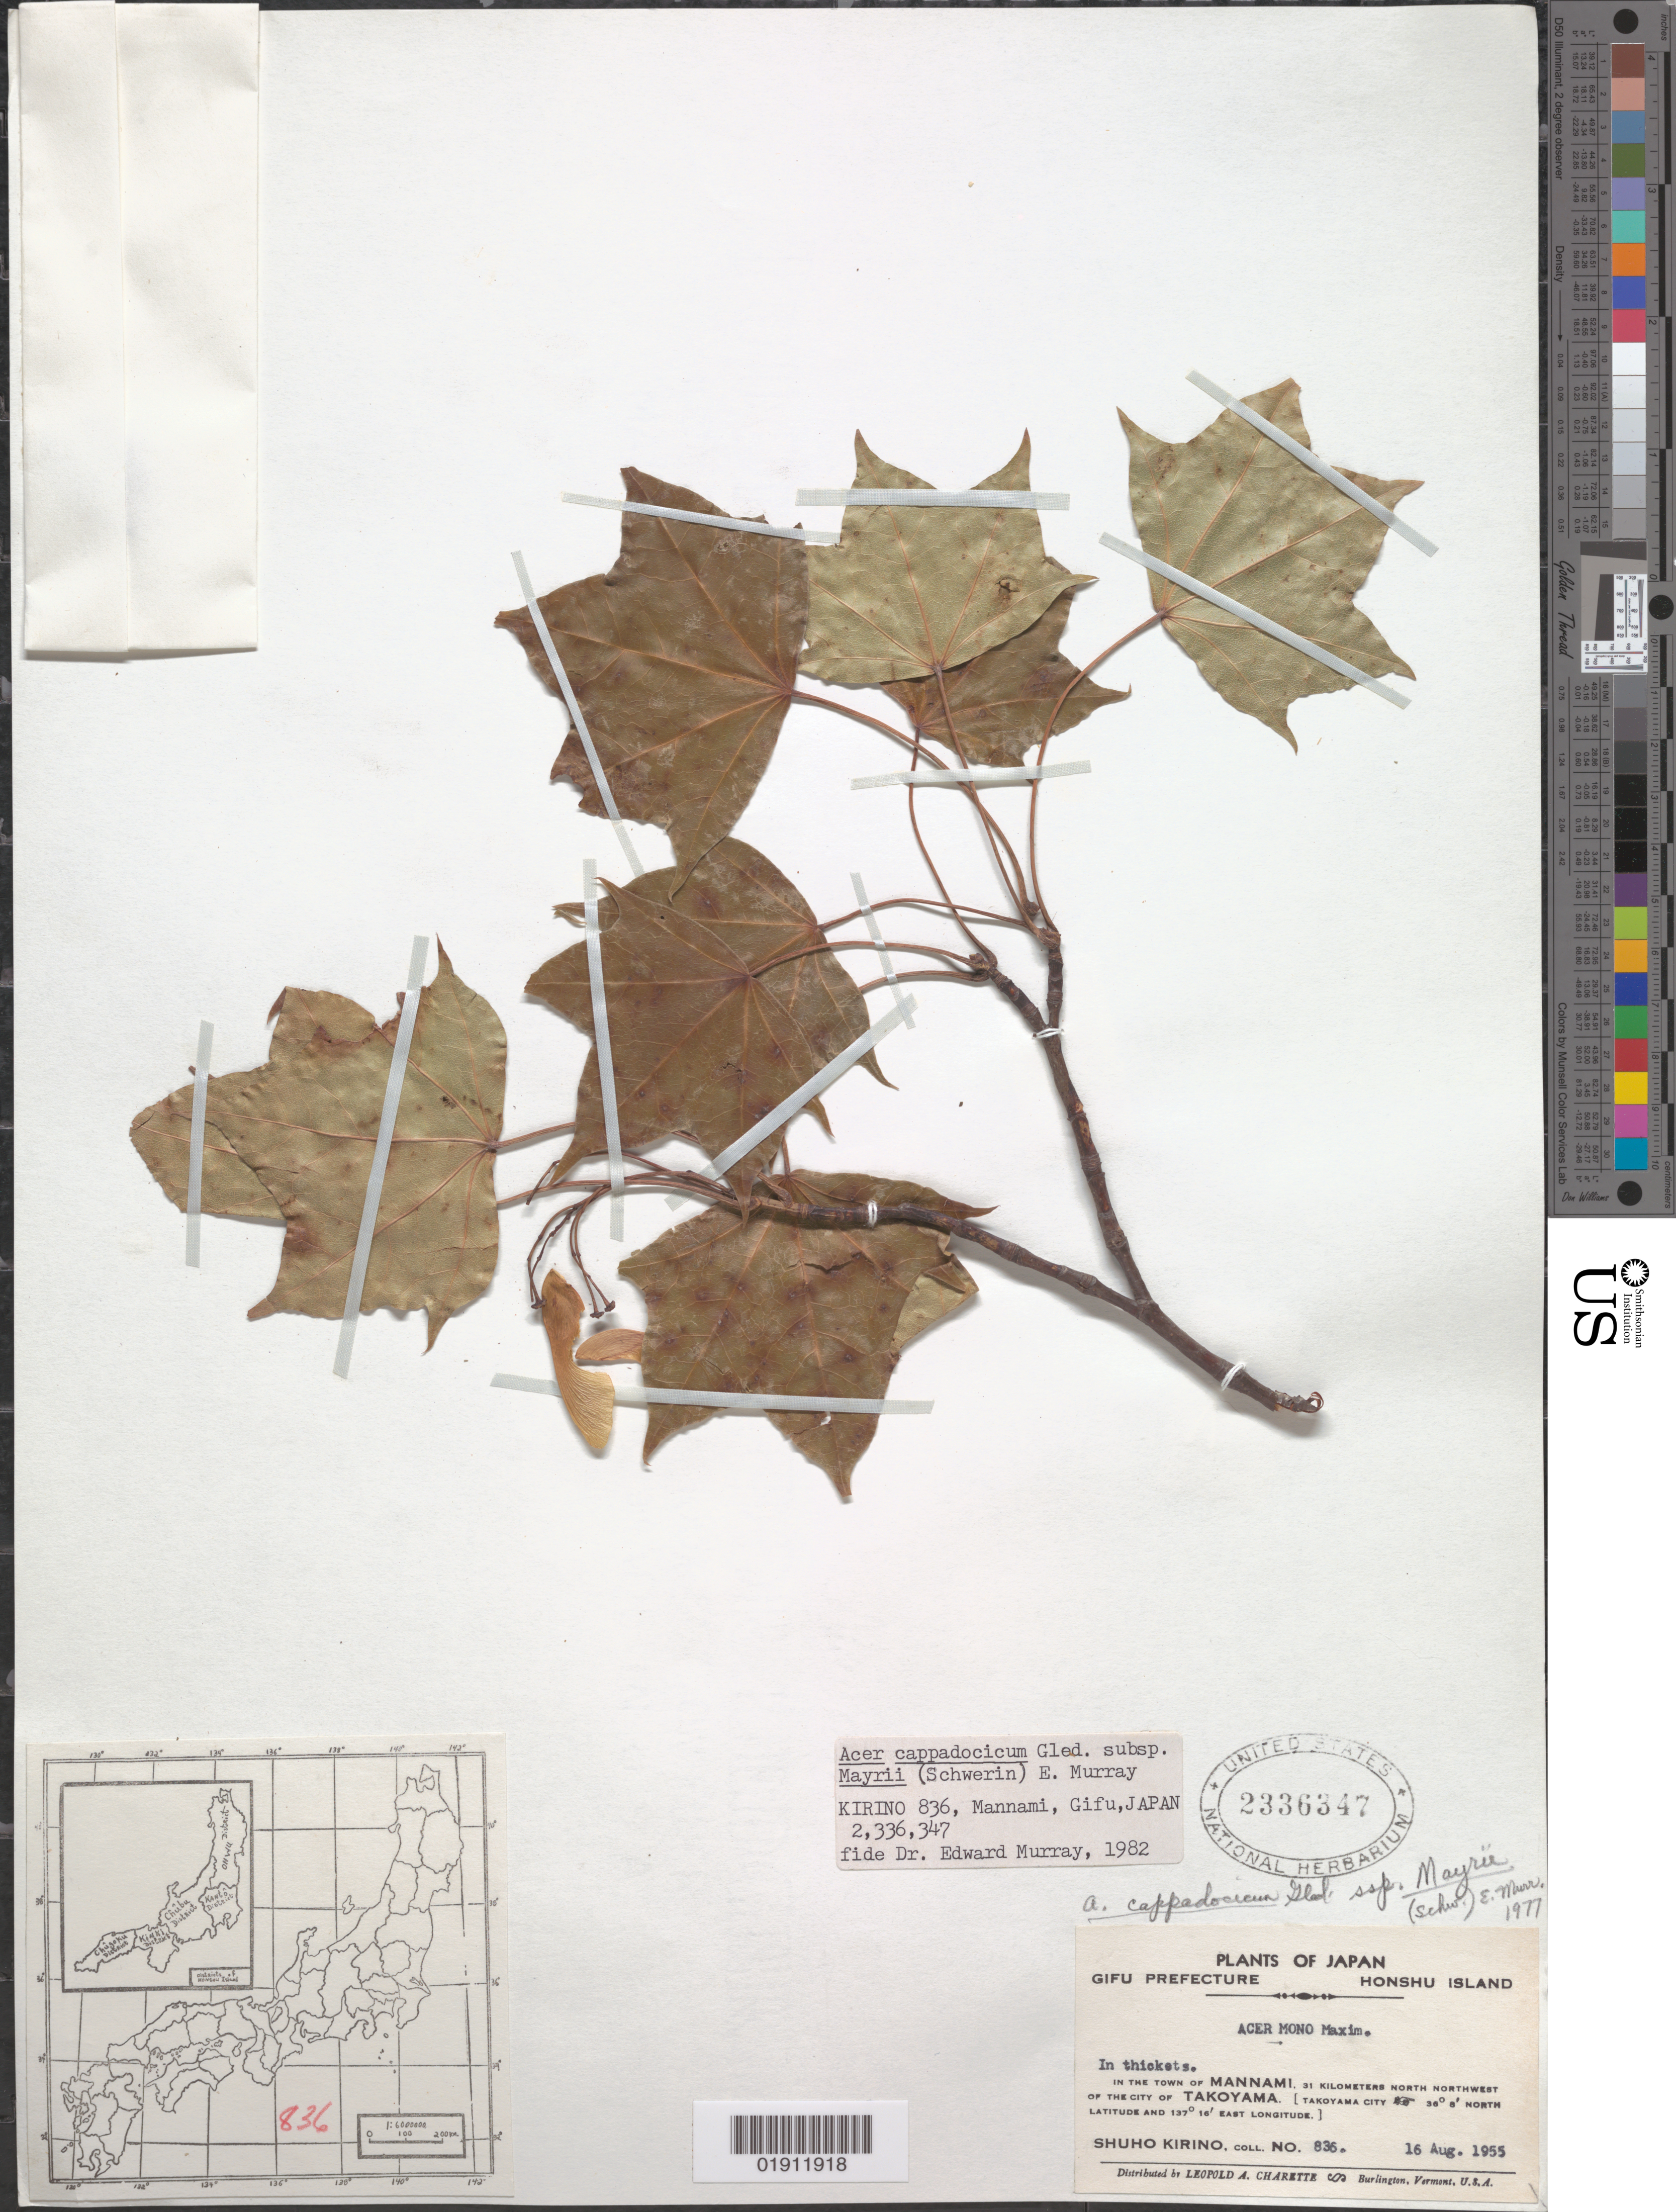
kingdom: Plantae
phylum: Tracheophyta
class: Magnoliopsida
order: Sapindales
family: Sapindaceae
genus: Acer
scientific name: Acer cappadocicum subsp. mayrii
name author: (Schwer.) A.E. Murray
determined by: Murray, Edward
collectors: S. Kirino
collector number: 836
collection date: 1955-08-16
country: Japan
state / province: Gihu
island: Honshu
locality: Mannami, 31 km NNW of Takoyama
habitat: In thickets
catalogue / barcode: US 2336347